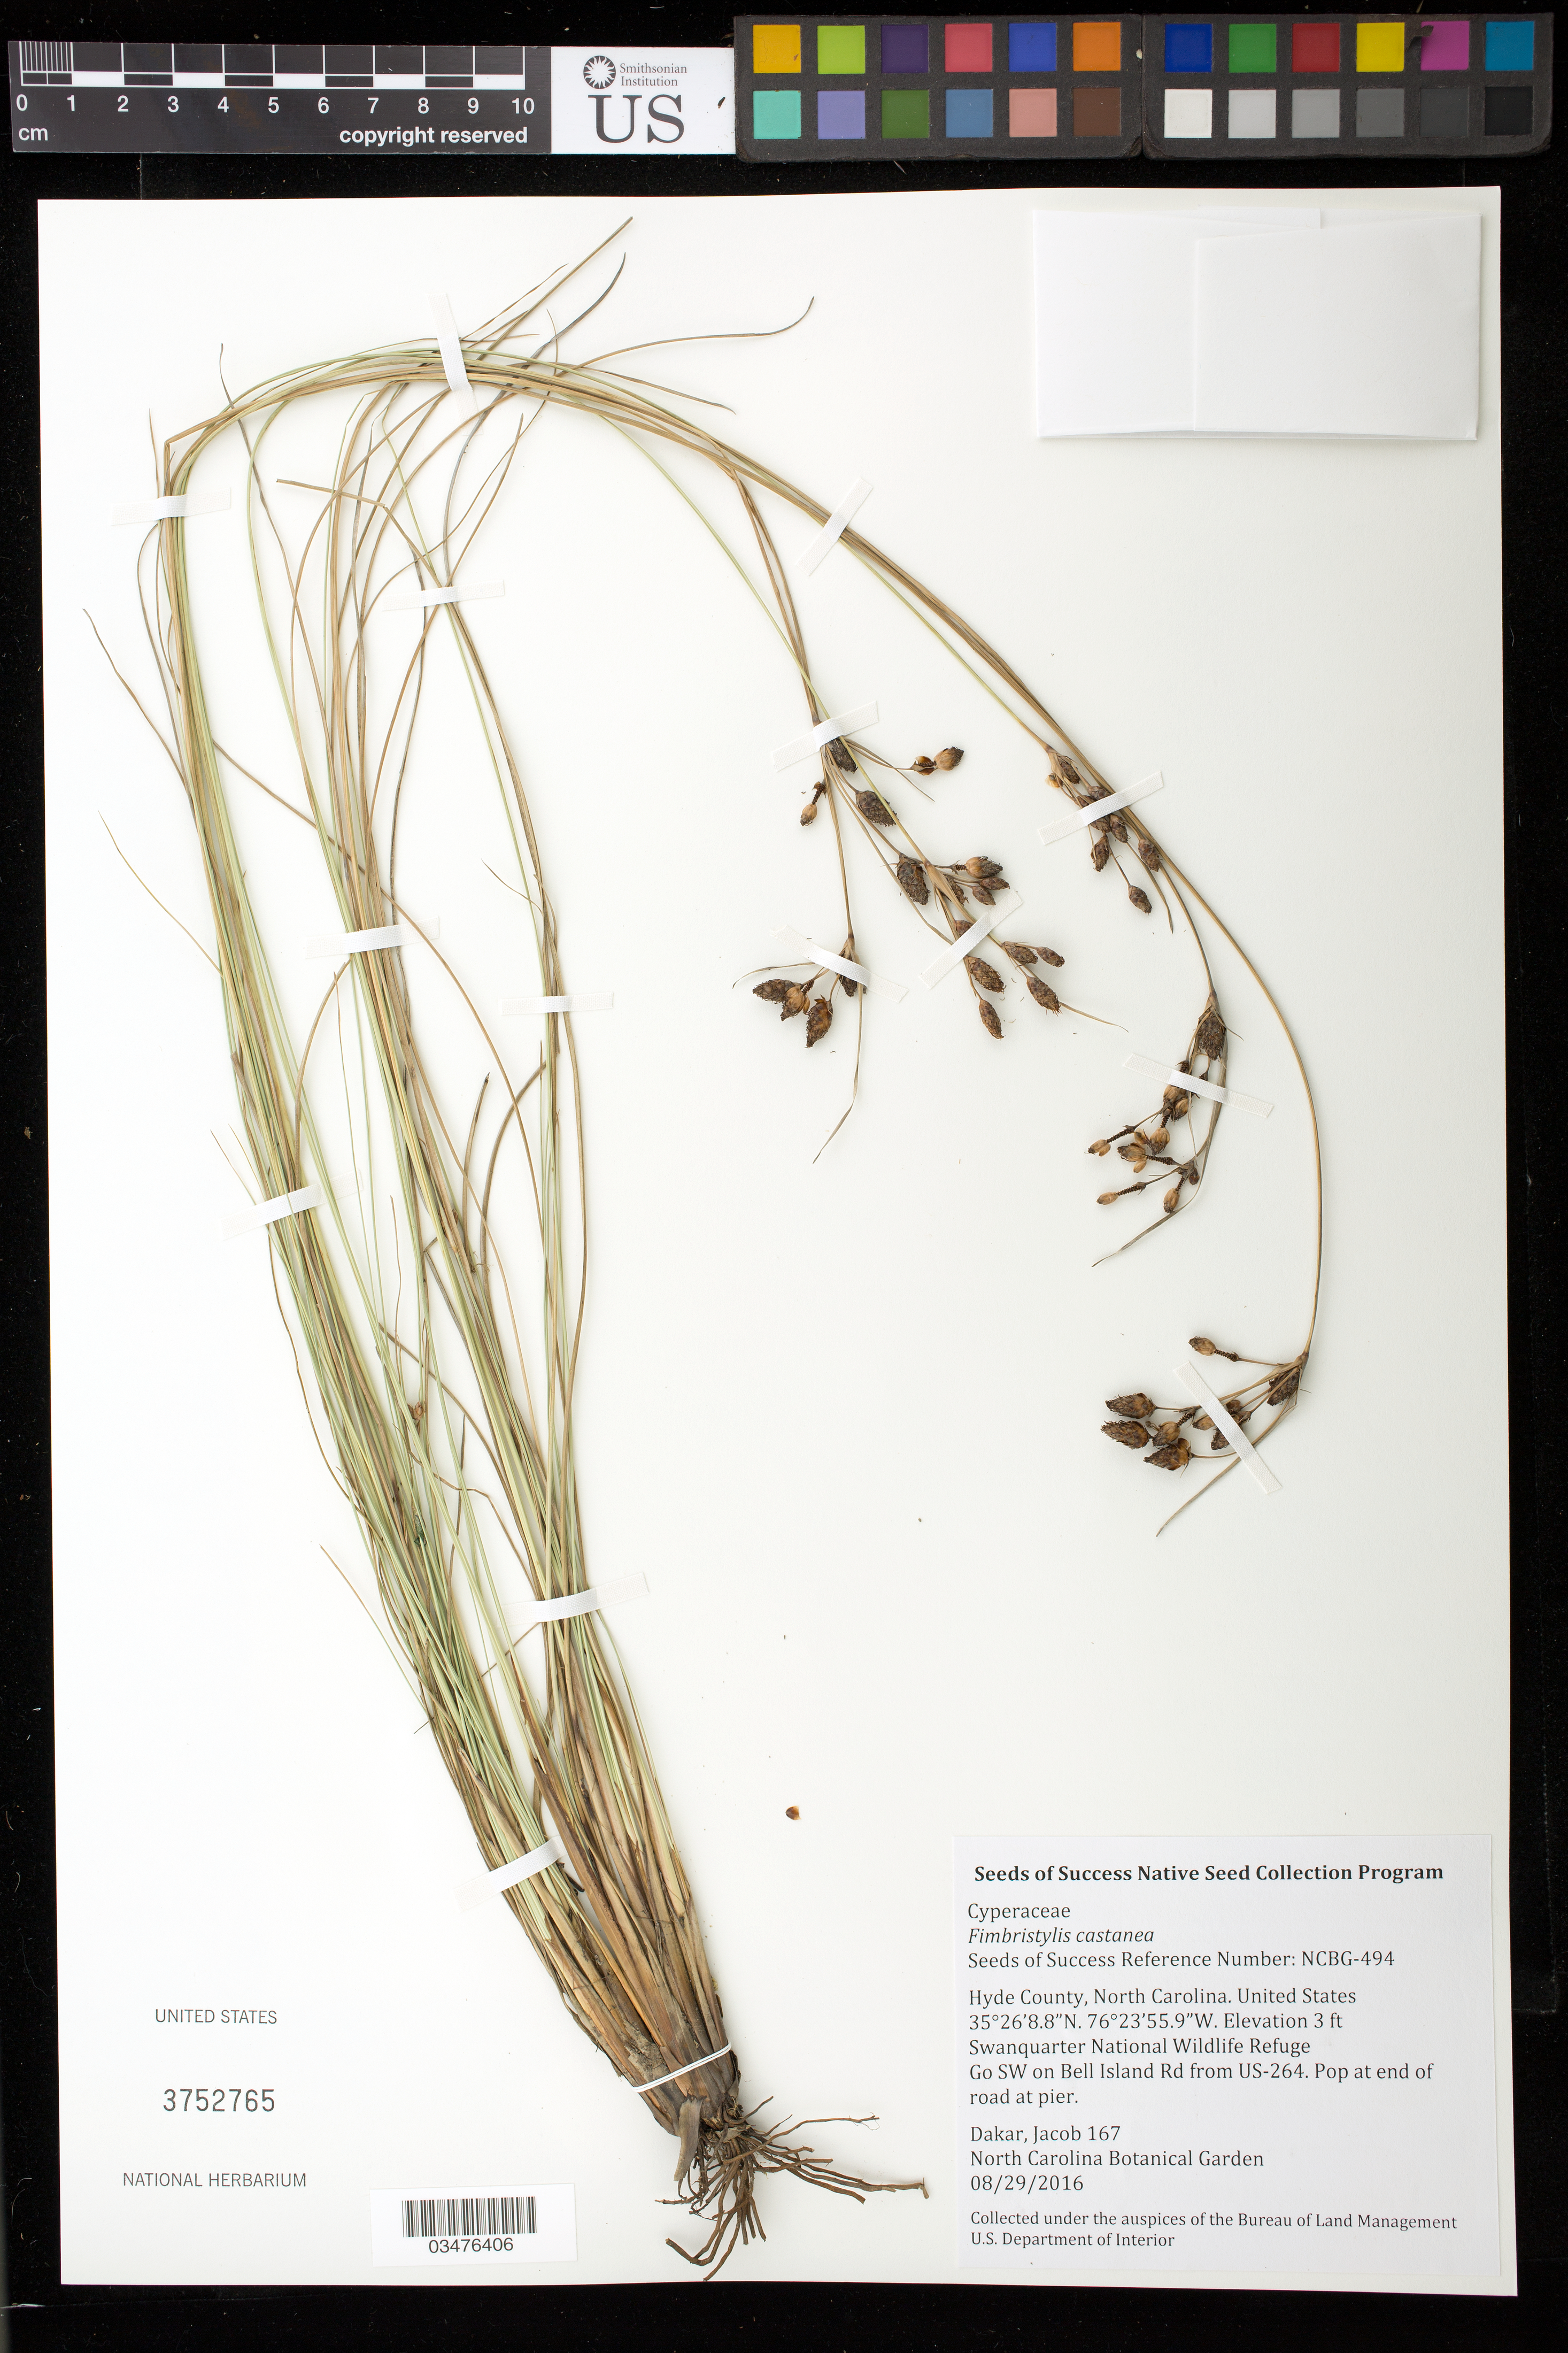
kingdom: Plantae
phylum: Tracheophyta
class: Liliopsida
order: Poales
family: Cyperaceae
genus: Fimbristylis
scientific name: Fimbristylis castanea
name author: (Michx.) Vahl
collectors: J. Dakar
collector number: NCBG-494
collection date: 2016-08-29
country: United States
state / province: North Carolina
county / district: Hyde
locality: Swanquarter National Wildlife Refuge, Bell Island Rd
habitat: Salt marsh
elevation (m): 1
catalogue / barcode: US 3752765